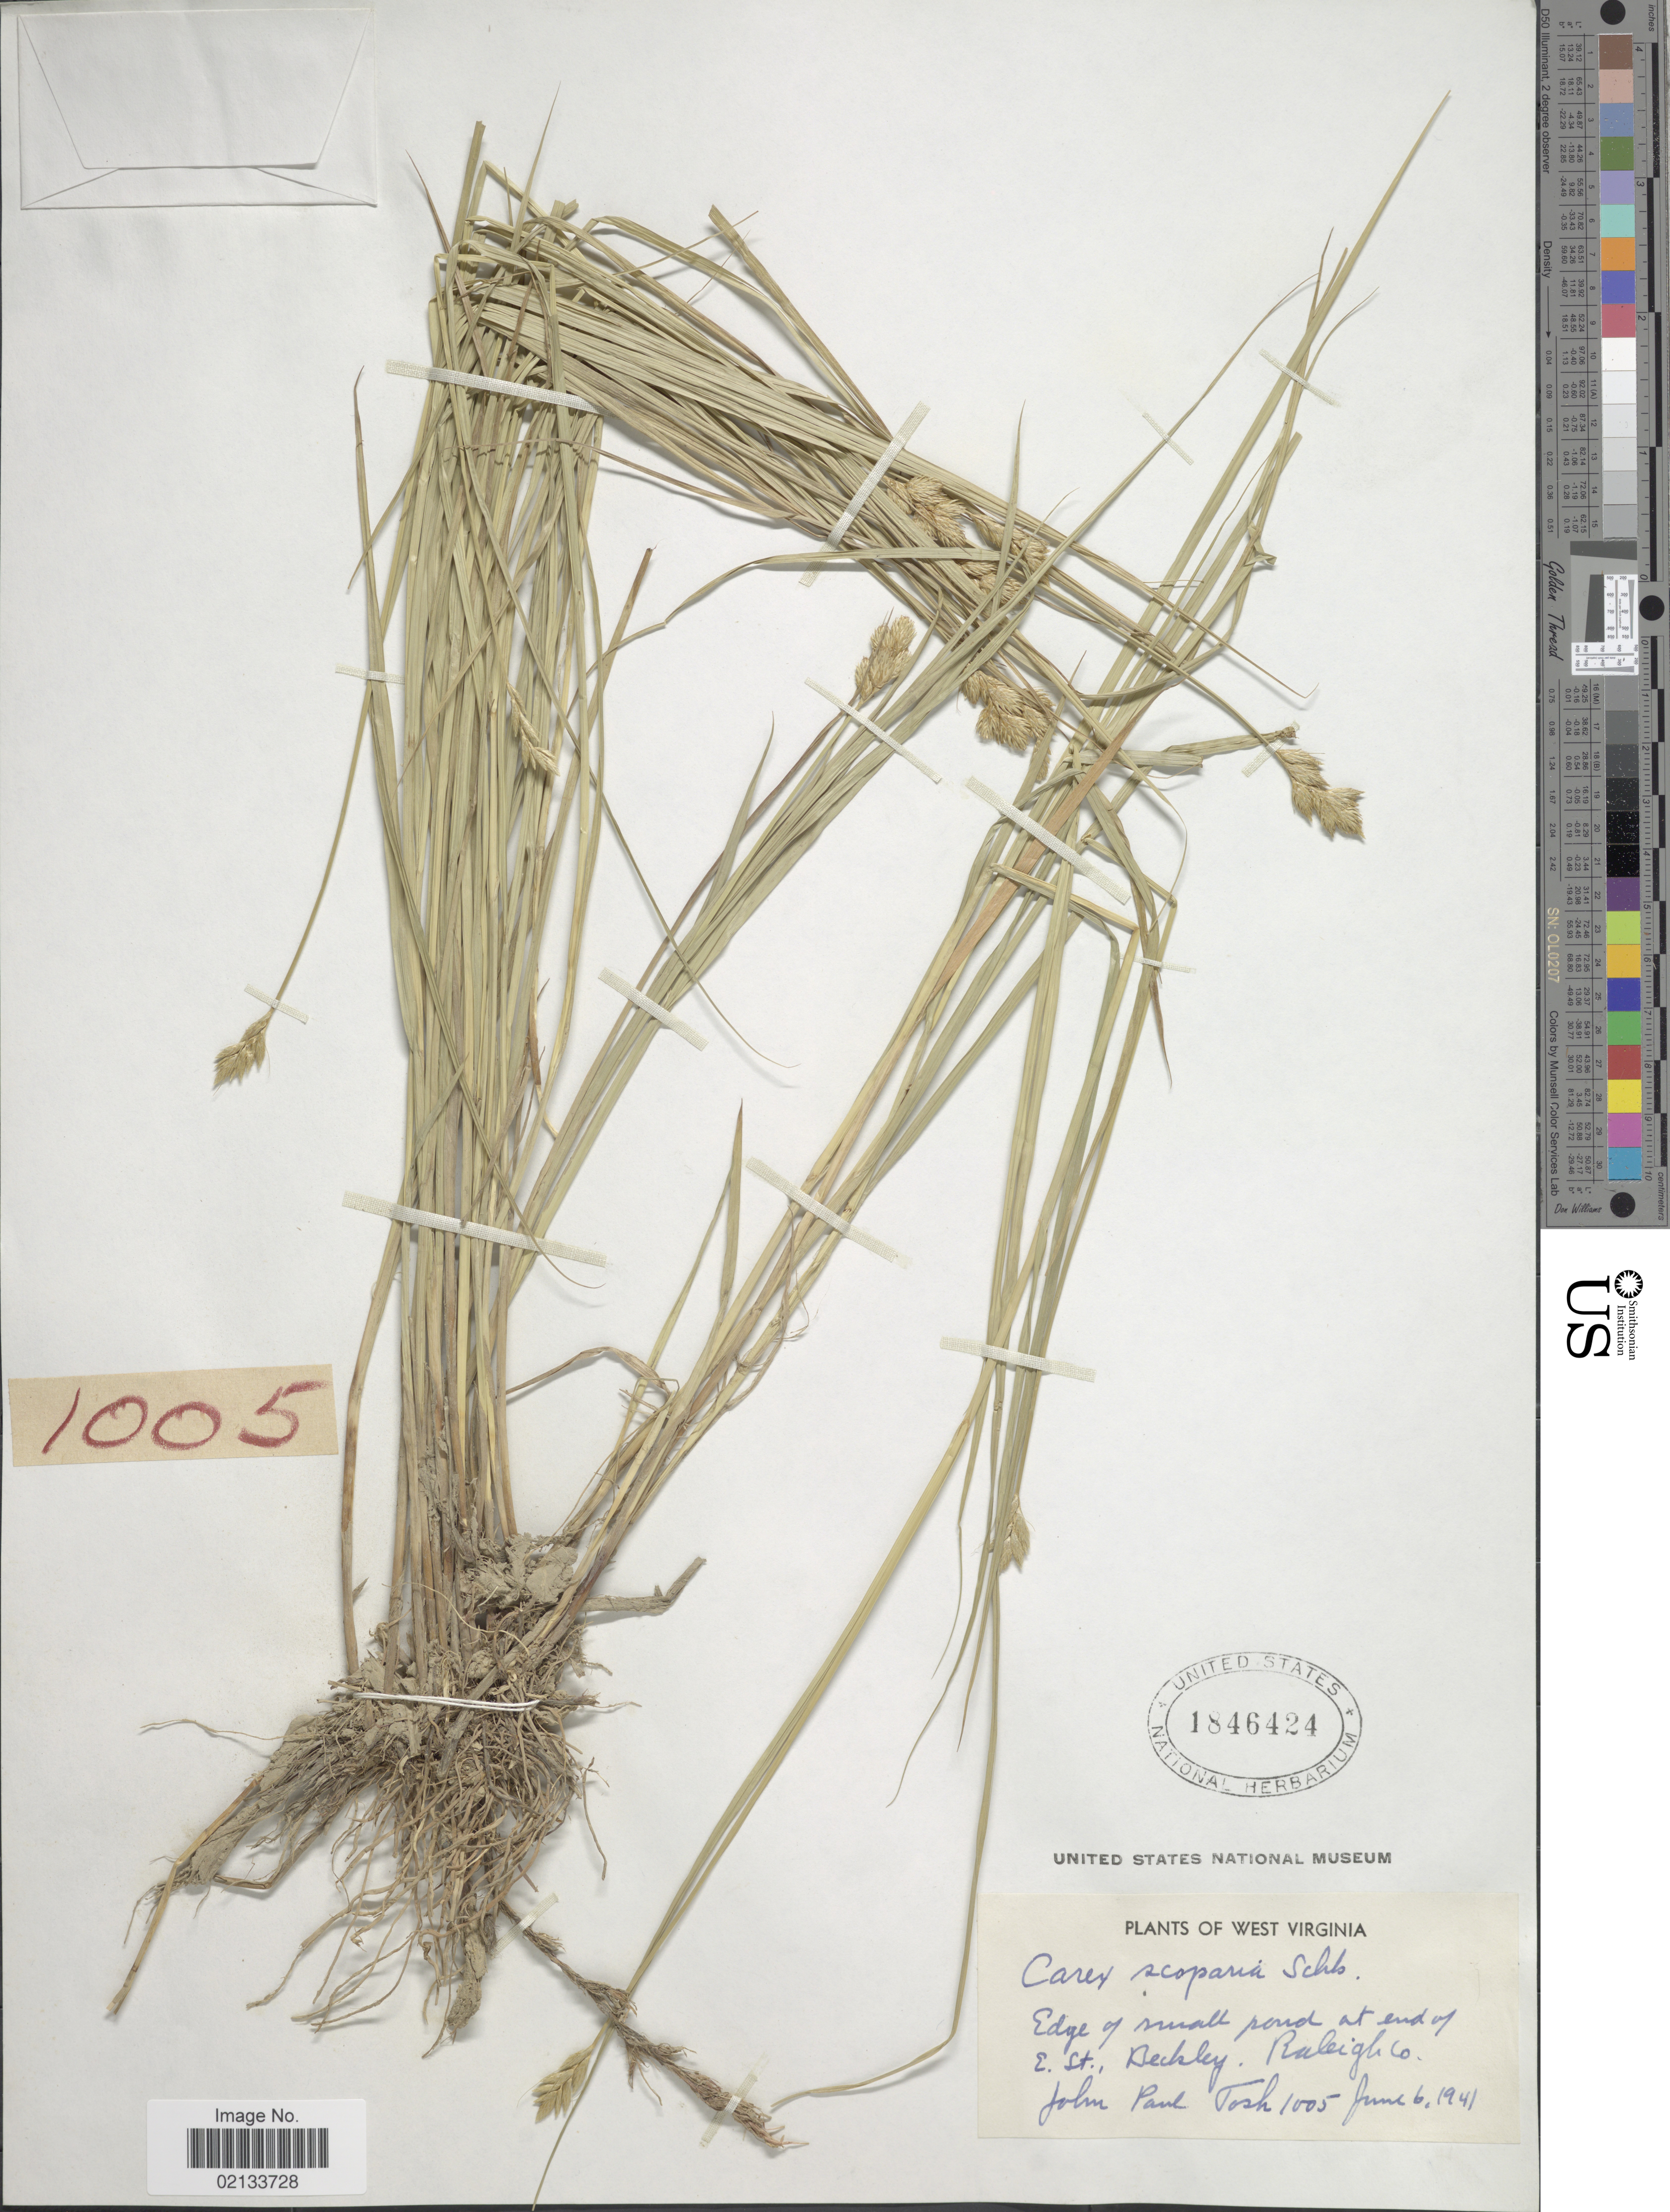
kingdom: Plantae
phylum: Tracheophyta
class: Liliopsida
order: Poales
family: Cyperaceae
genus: Carex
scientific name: Carex scoparia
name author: Schkuhr ex Willd.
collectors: J. Tosh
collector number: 1005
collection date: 1941-06-06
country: United States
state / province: West Virginia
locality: Edge of small pond at end of E. St., Beckley, Raleigh Co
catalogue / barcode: US 1846424